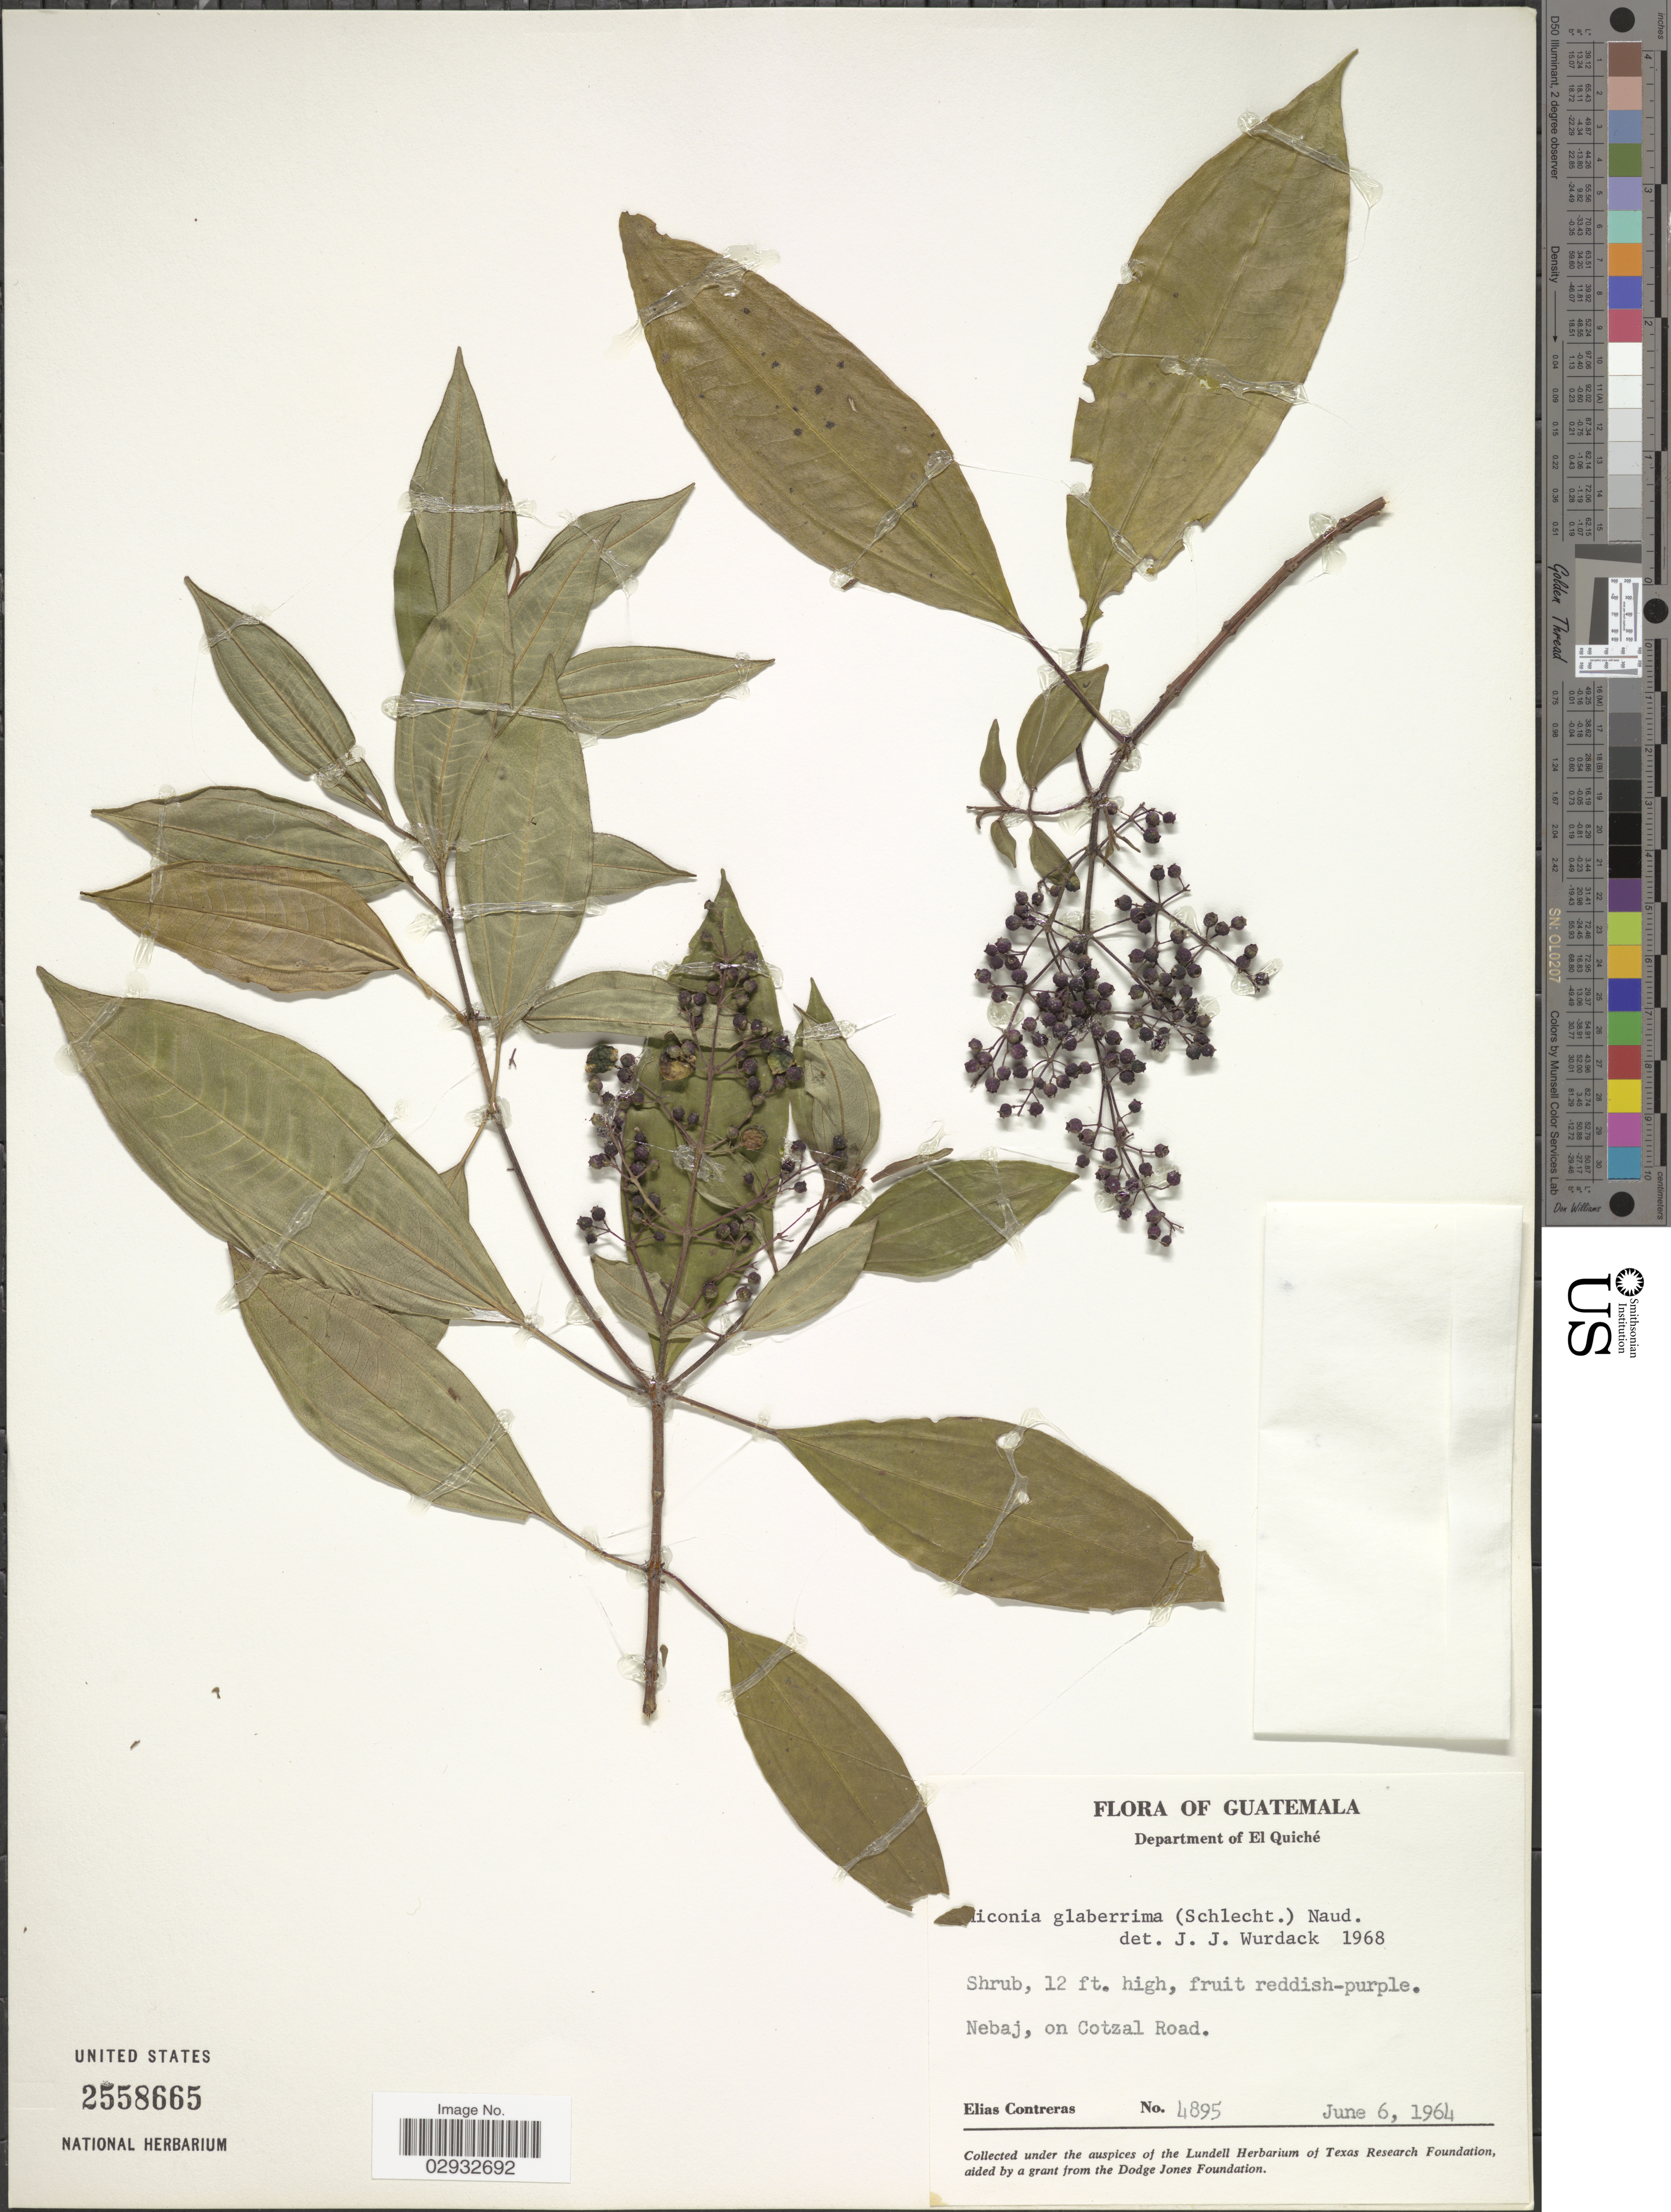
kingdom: Plantae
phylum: Tracheophyta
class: Magnoliopsida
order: Myrtales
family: Melastomataceae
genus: Miconia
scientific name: Miconia glaberrima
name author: (Schltdl.) Naudin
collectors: E. Contreras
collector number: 4895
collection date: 1964-06-06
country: Guatemala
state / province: El Quiché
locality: Department of el Quiché. Nebaj, on Cotzal Road.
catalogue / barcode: US 2558665